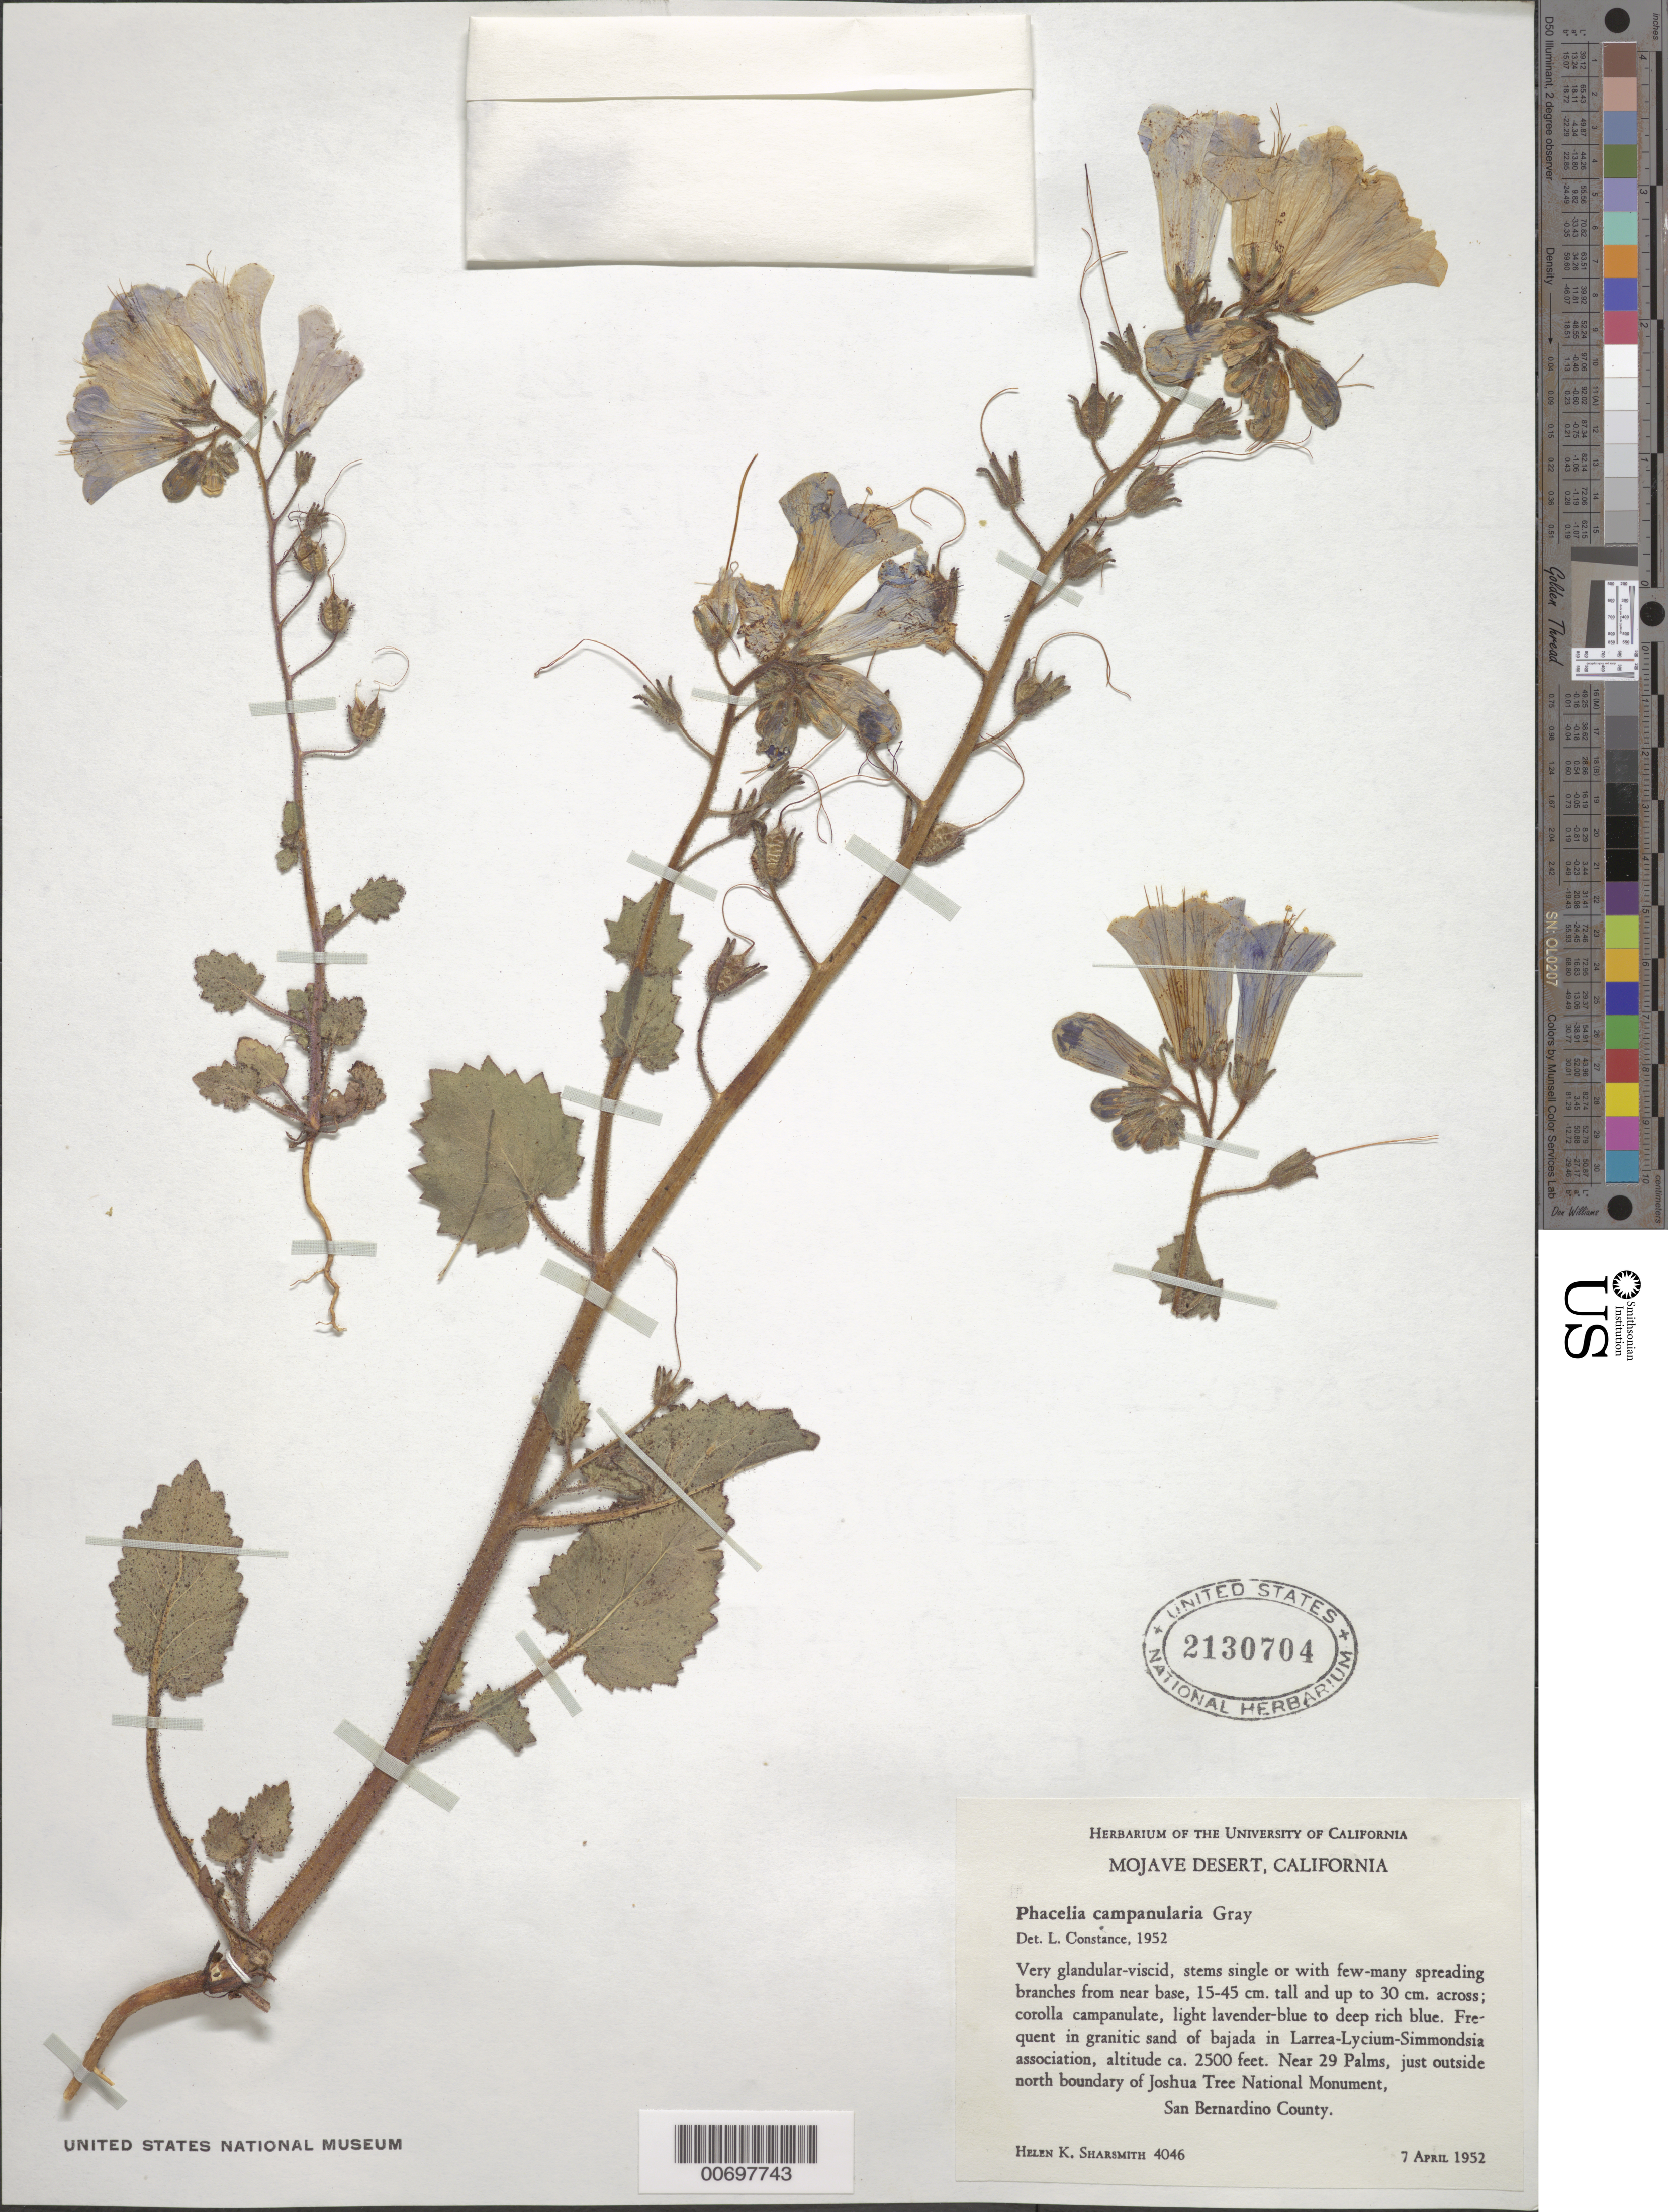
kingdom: Plantae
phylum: Tracheophyta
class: Magnoliopsida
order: Boraginales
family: Hydrophyllaceae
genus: Phacelia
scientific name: Phacelia campanularia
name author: A. Gray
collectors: H. Sharsmith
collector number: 4046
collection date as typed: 07 Apr 1952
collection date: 1952-04-07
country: United States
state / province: California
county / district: San Bernardino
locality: Near 29 Palms, just outside north boundary of Joshua Tree National Monument.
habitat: Frequent in granitic sand of bajada in Larrea-Lycium-Simmondsia association.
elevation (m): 762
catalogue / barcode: US 2130704